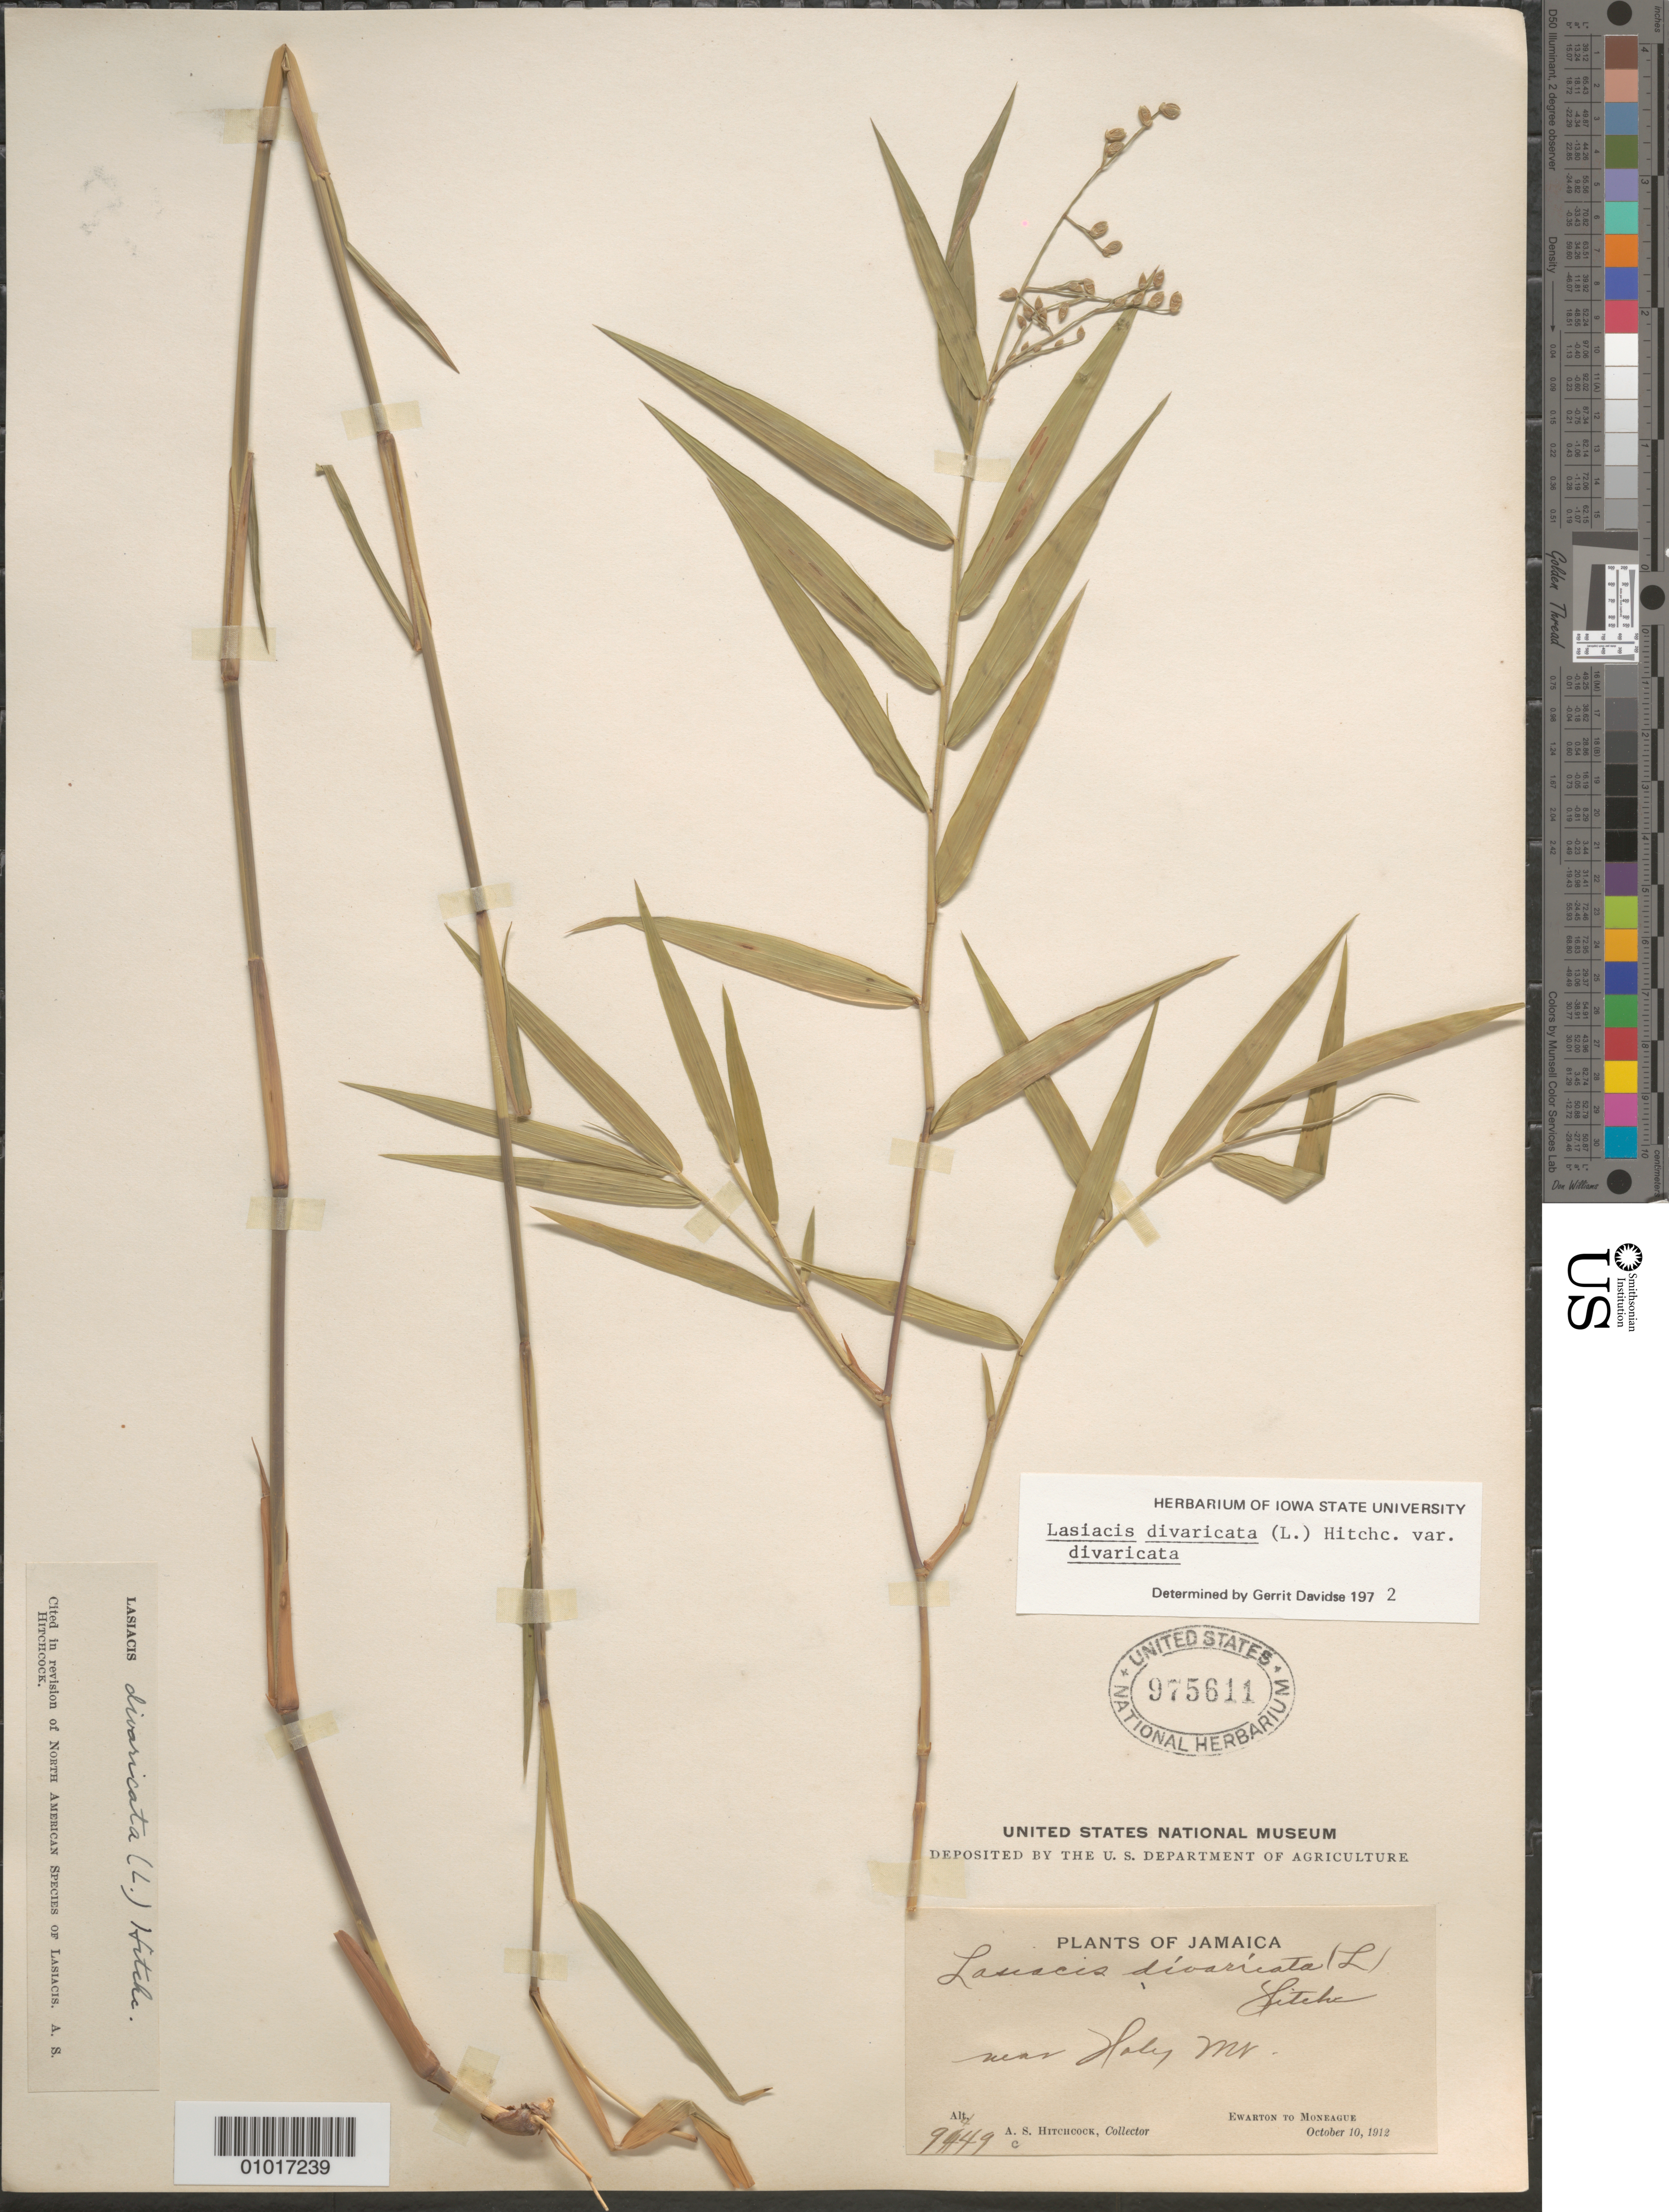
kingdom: Plantae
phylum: Tracheophyta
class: Liliopsida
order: Poales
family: Poaceae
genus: Lasiacis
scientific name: Lasiacis divaricata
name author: (L.) Hitchc.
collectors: A. S. Hitchcock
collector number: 9449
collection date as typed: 10 Oct 1912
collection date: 1912-10-10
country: Jamaica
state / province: Saint Ann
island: Jamaica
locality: Ewarton to Moneague, near Holy Mt., between the St. Ann and St. Catherine Parishes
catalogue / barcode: US 975611